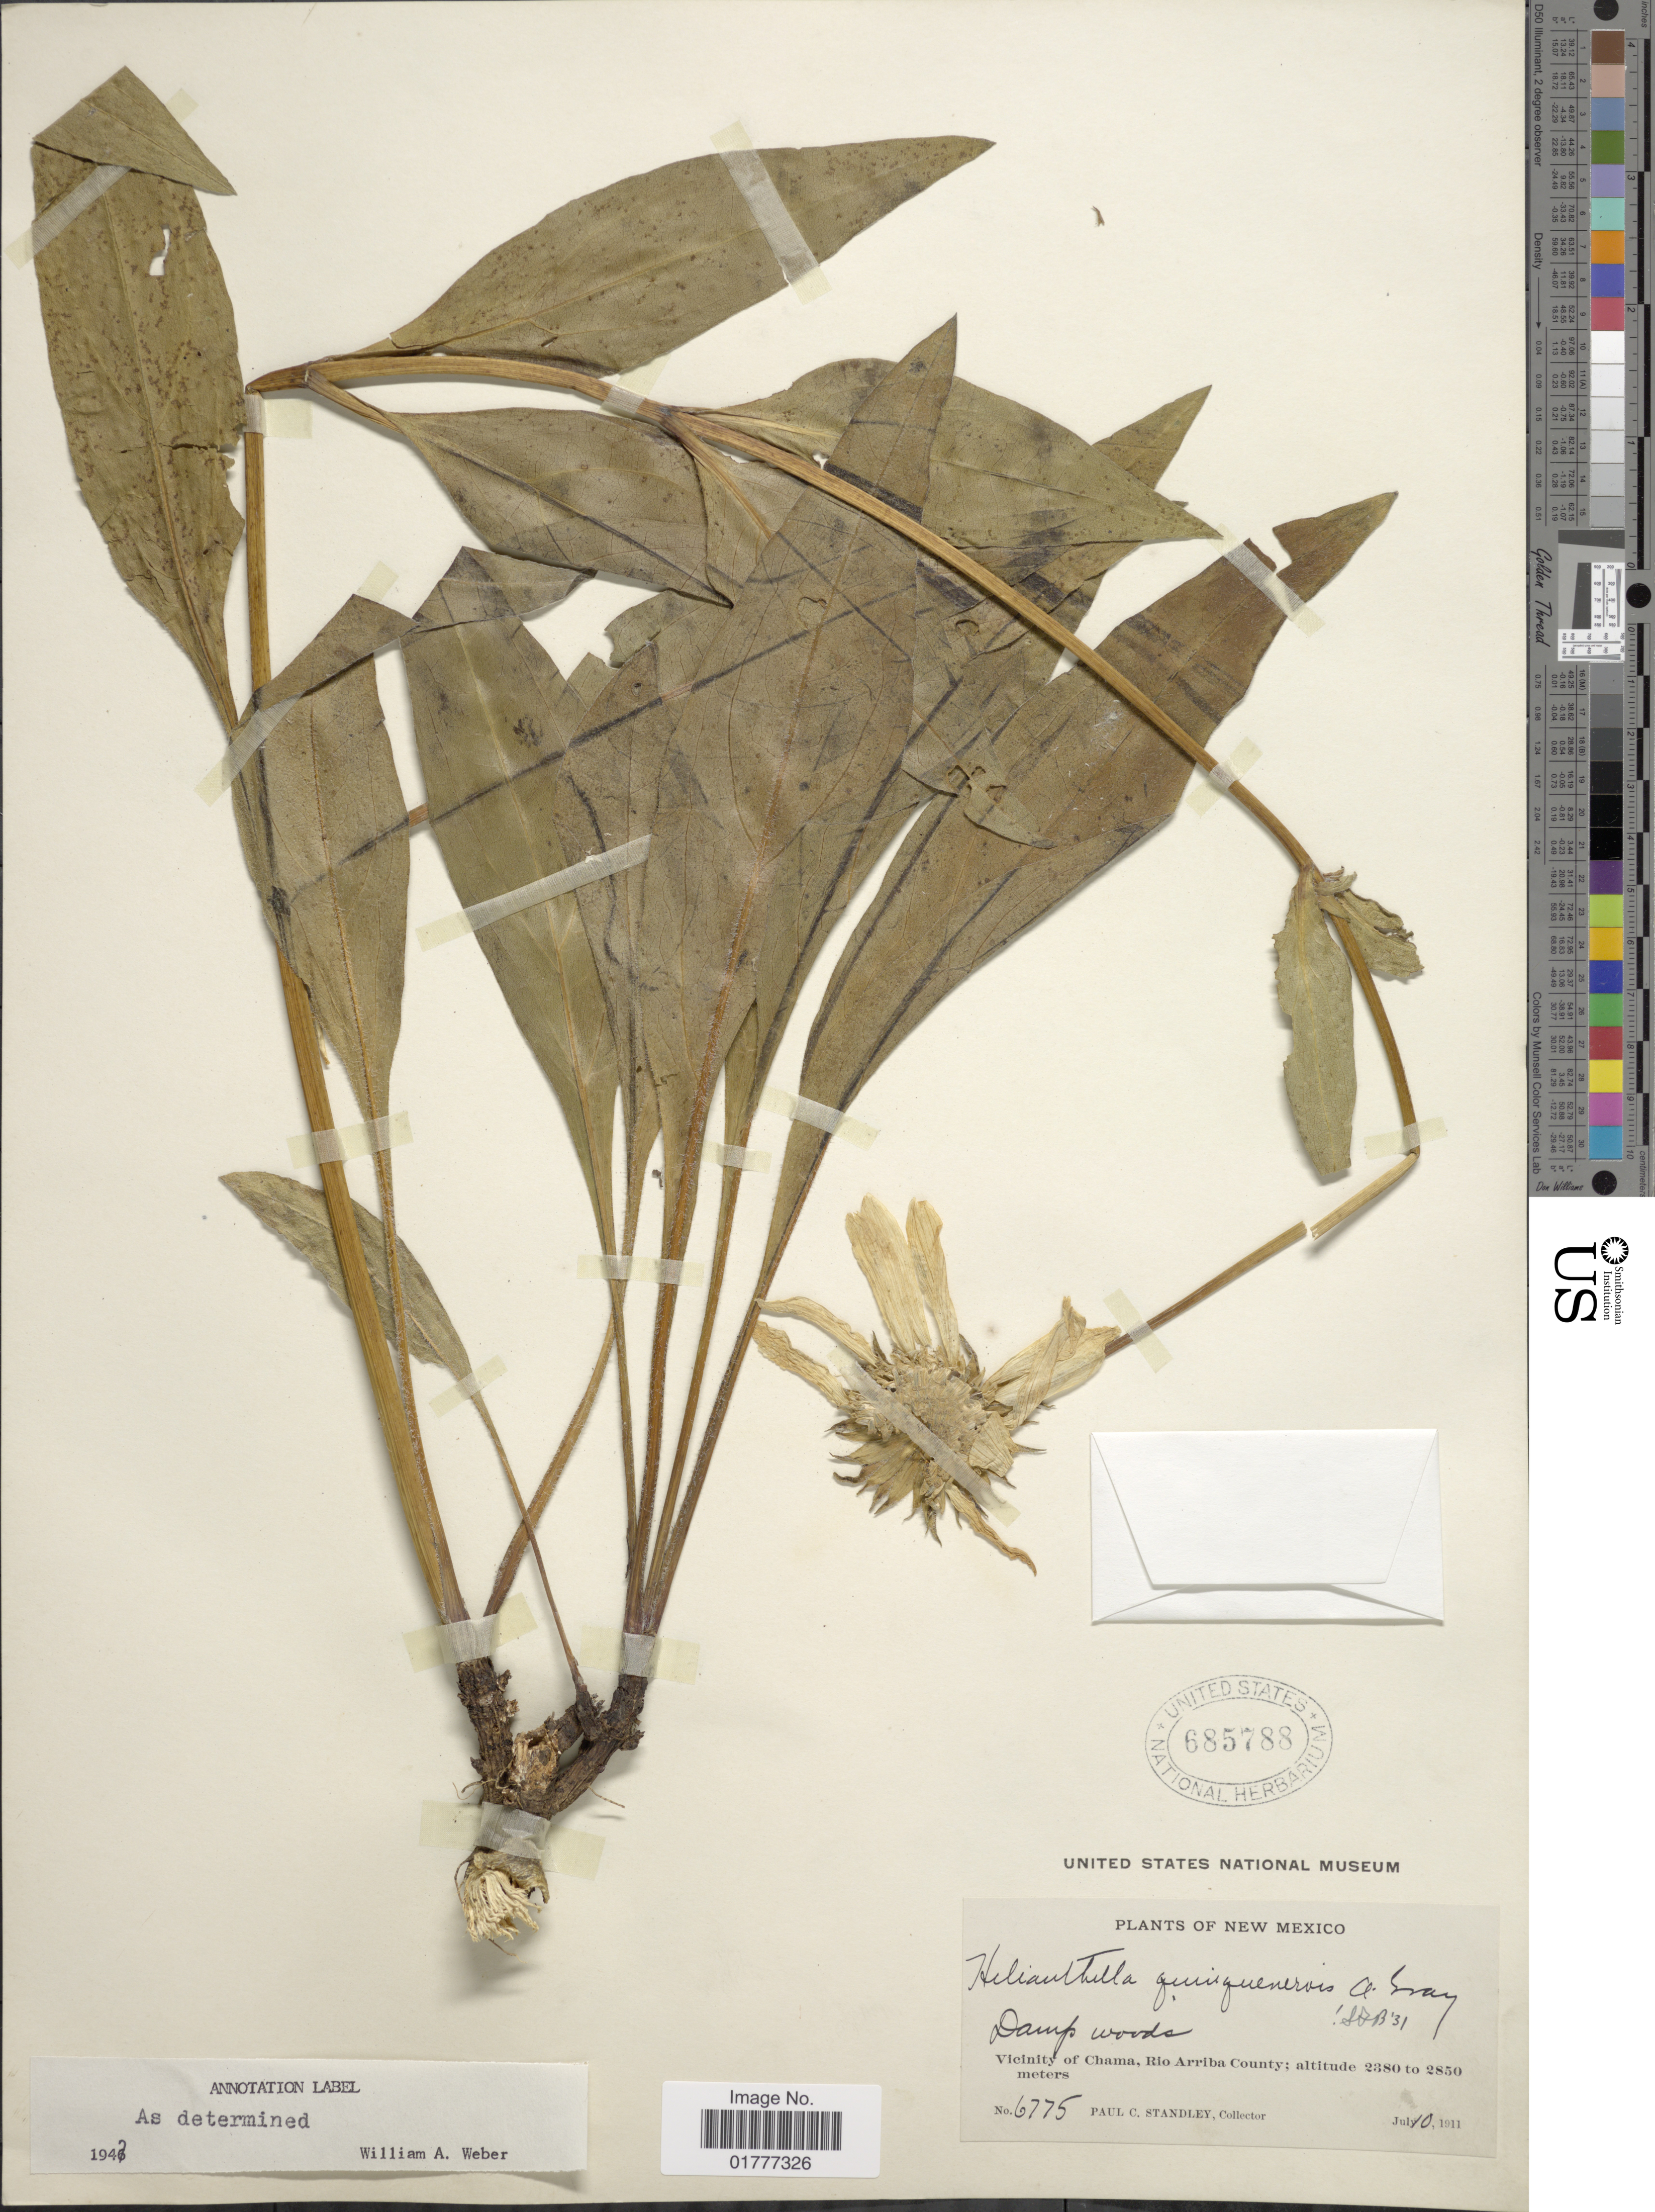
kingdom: Plantae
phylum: Tracheophyta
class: Magnoliopsida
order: Asterales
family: Asteraceae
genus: Helianthella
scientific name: Helianthella quinquenervis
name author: (Hook.) A. Gray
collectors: P. C. Standley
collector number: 6775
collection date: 1911-07-10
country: United States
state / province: New Mexico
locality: Damp woods, Vicinity of Chama, Rio Arriba County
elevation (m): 2380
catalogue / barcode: US 685788